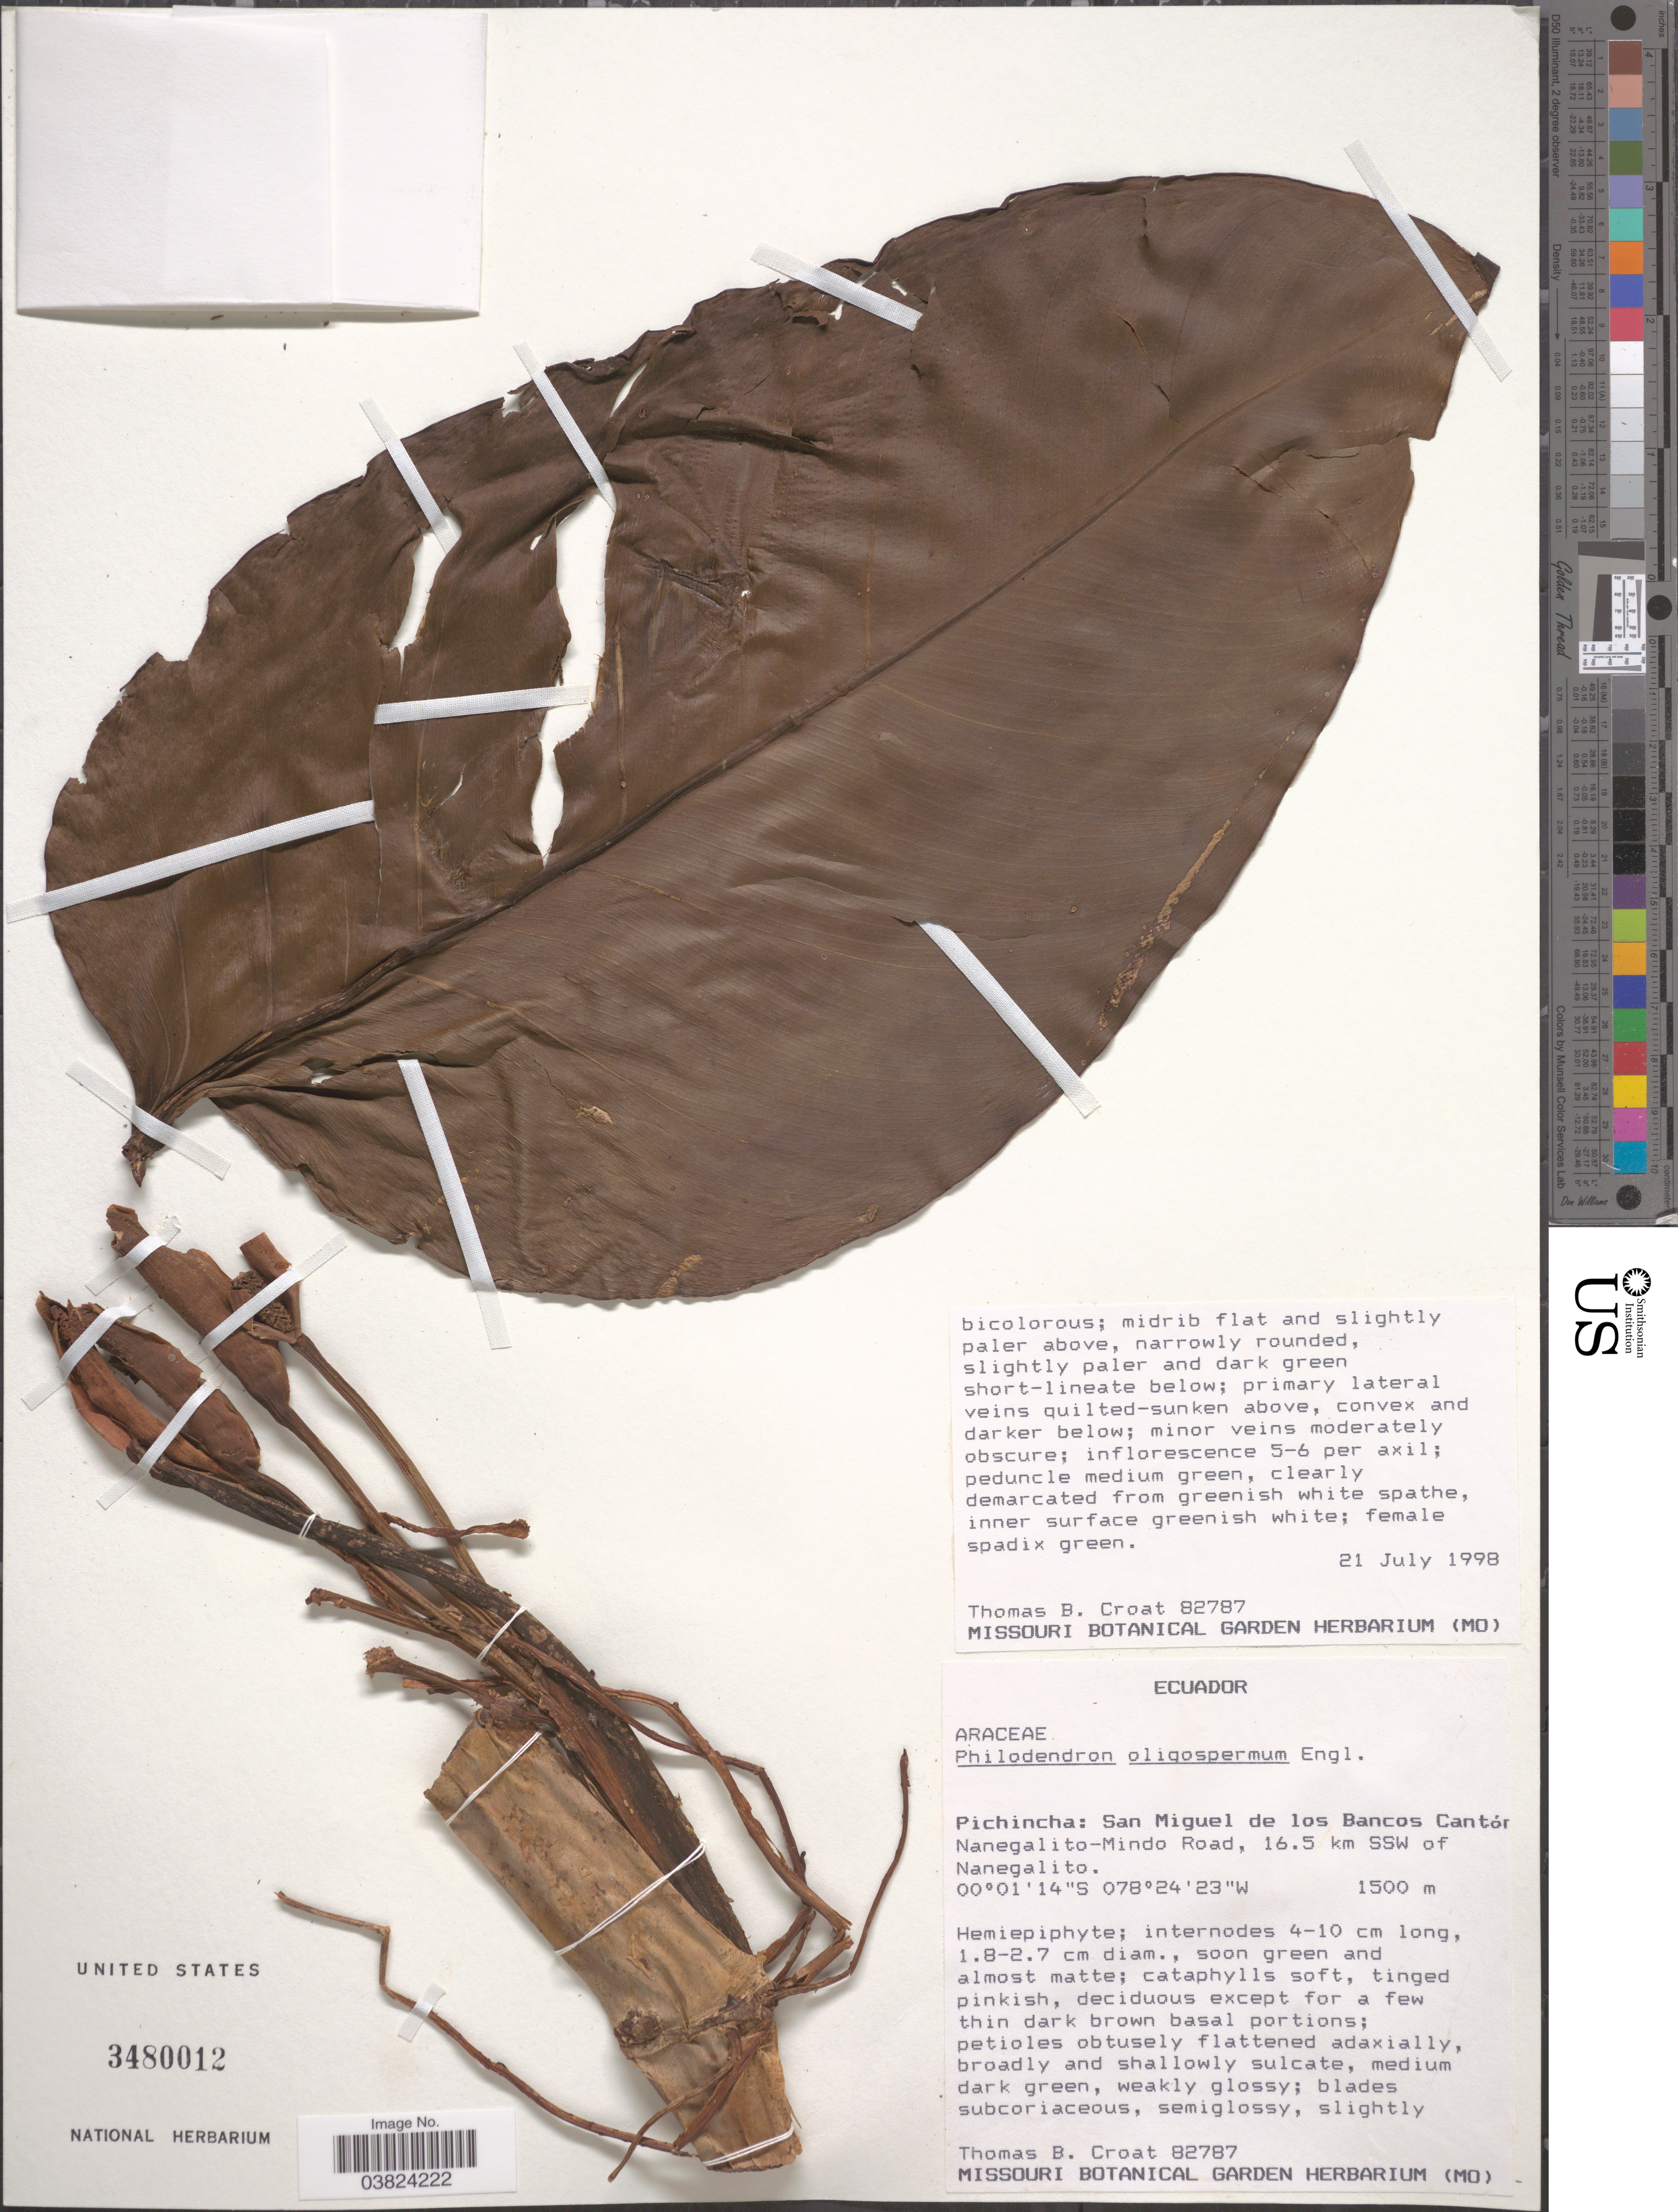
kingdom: Plantae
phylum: Tracheophyta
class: Liliopsida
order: Alismatales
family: Araceae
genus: Philodendron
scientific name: Philodendron oligospermum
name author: Engl.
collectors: T. B. Croat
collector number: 82787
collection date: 1998-07-21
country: Ecuador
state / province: Pichincha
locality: San Miguel de los Bancos Cantón Nanegalito-Mindo Road, 16.5 km SSW of Nangalito.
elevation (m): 1500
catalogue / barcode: US 3480012